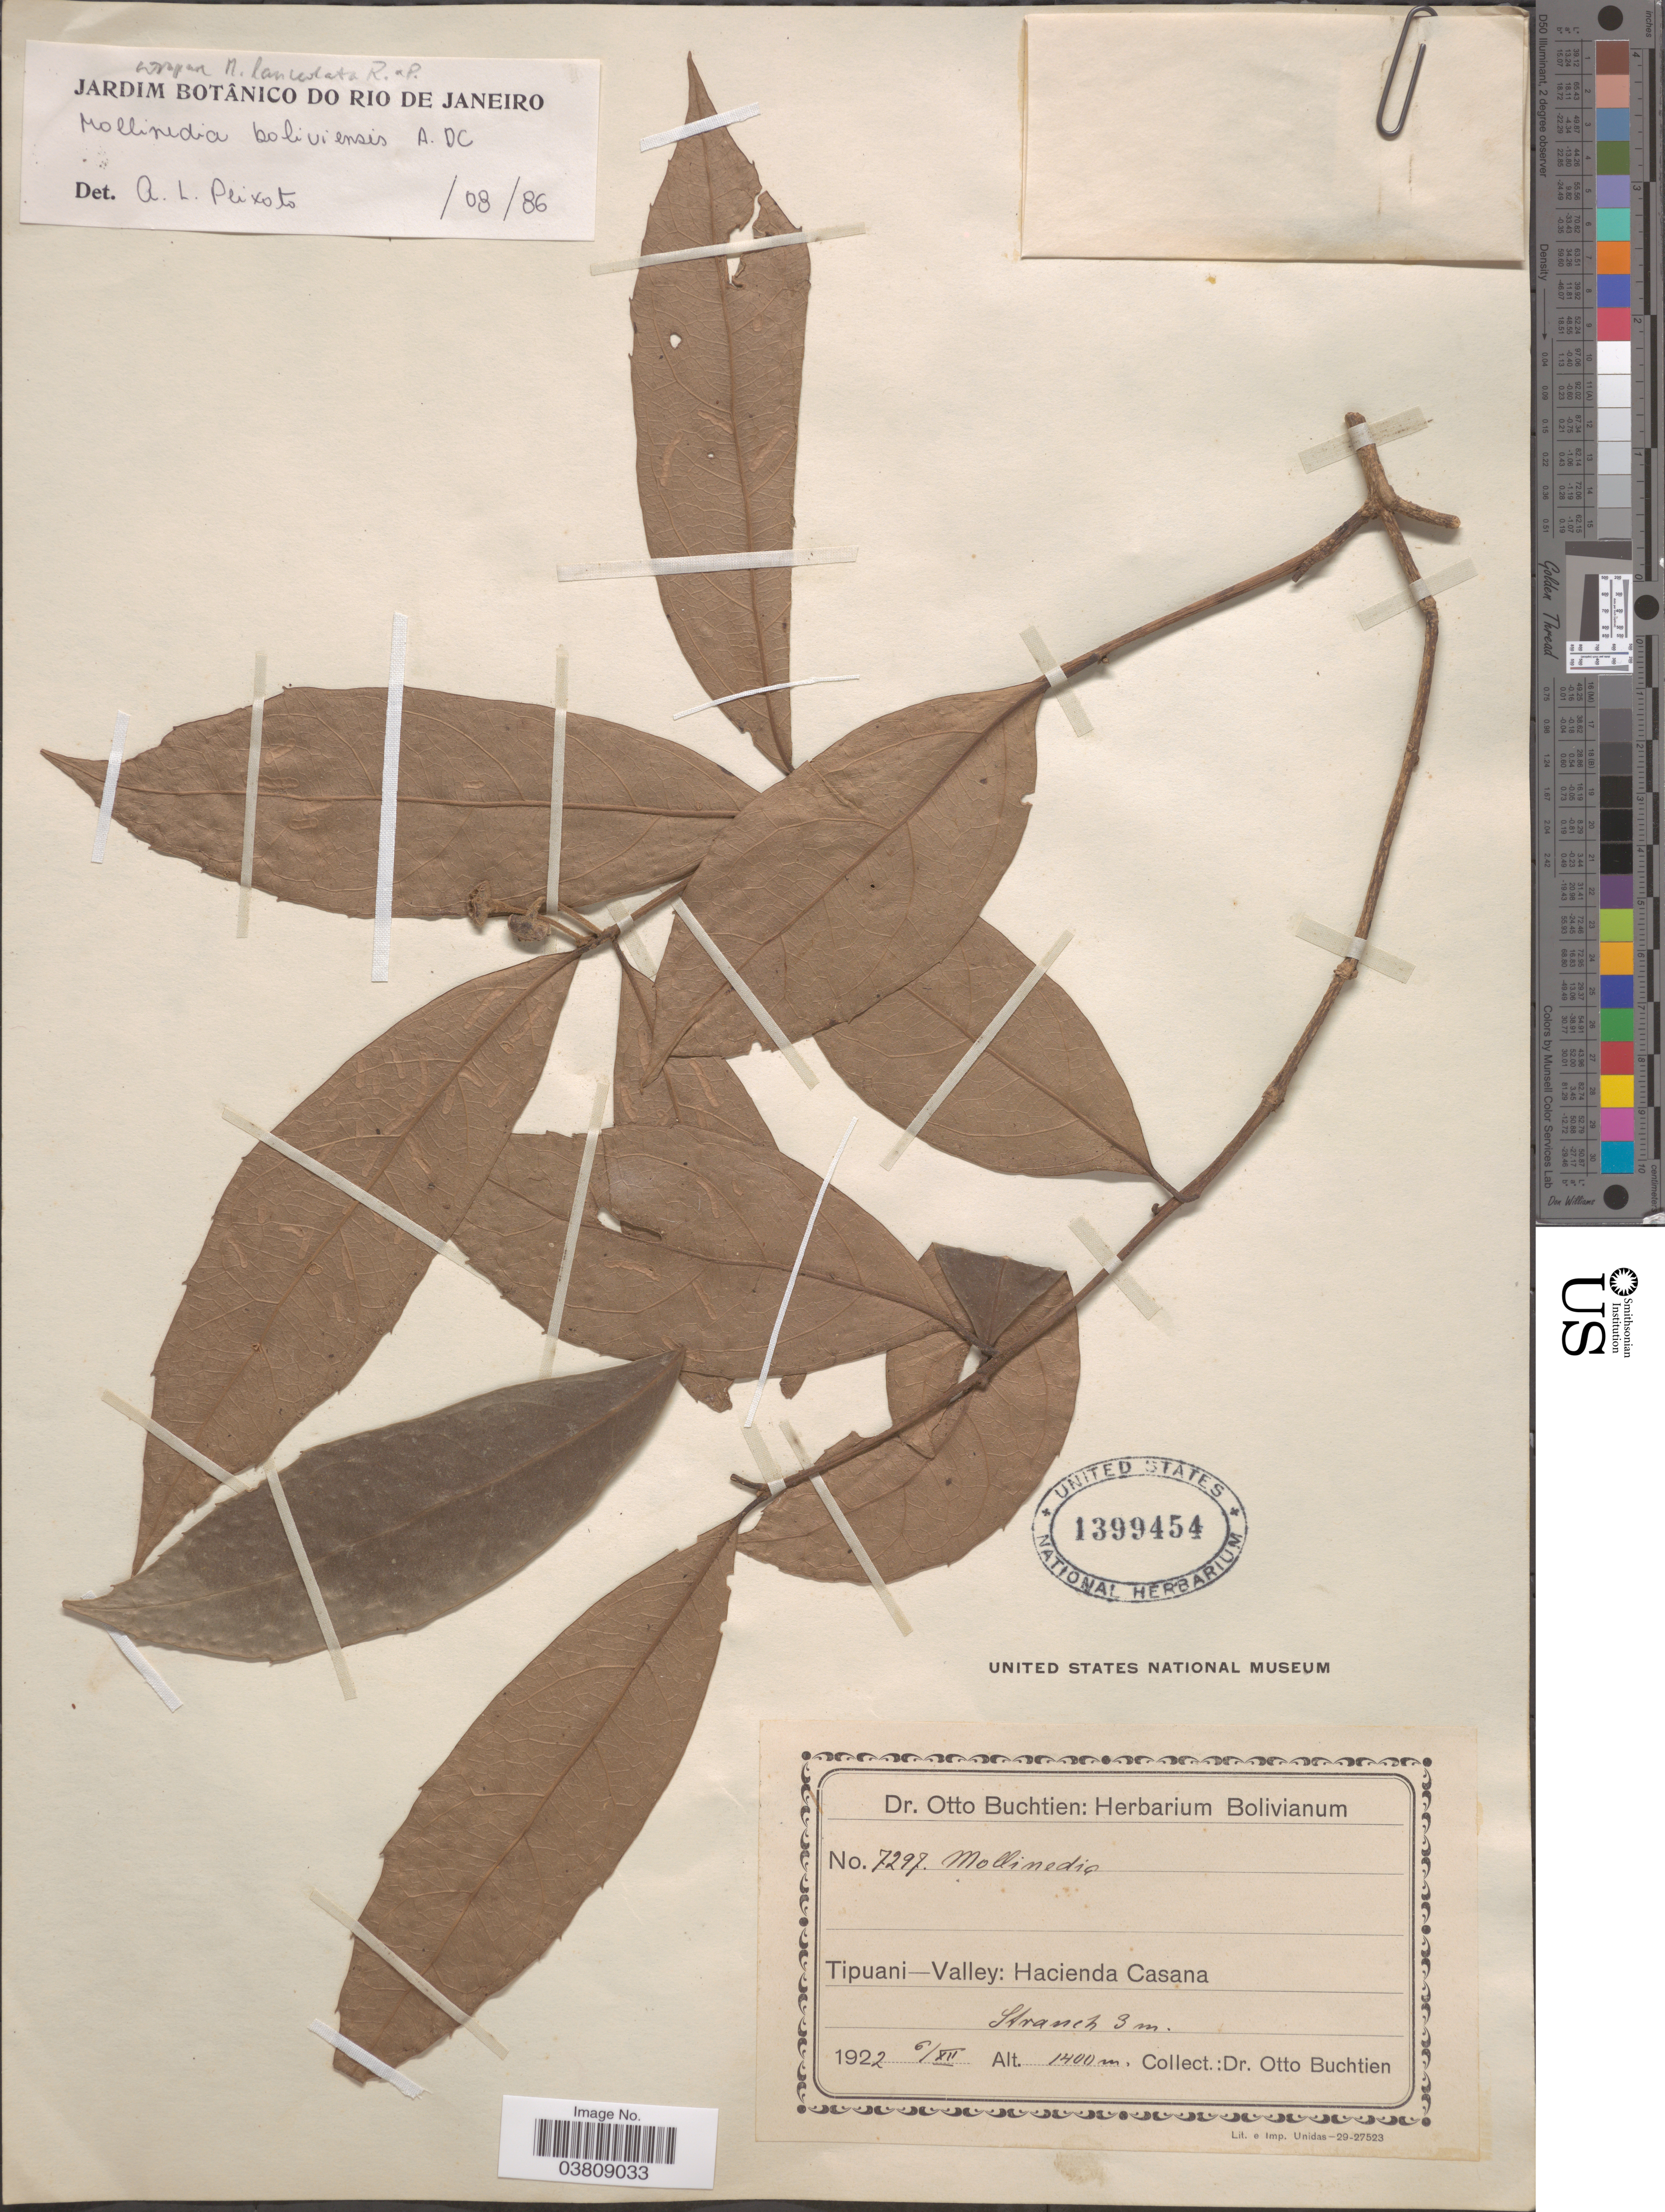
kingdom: Plantae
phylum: Tracheophyta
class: Magnoliopsida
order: Laurales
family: Monimiaceae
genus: Mollinedia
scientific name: Mollinedia steinbachiana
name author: Perkins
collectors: O. Buchtien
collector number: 7297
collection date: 1922-12-06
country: Bolivia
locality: Tipuani- Valley: Hacienda Casana.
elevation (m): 1400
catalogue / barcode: US 1399454